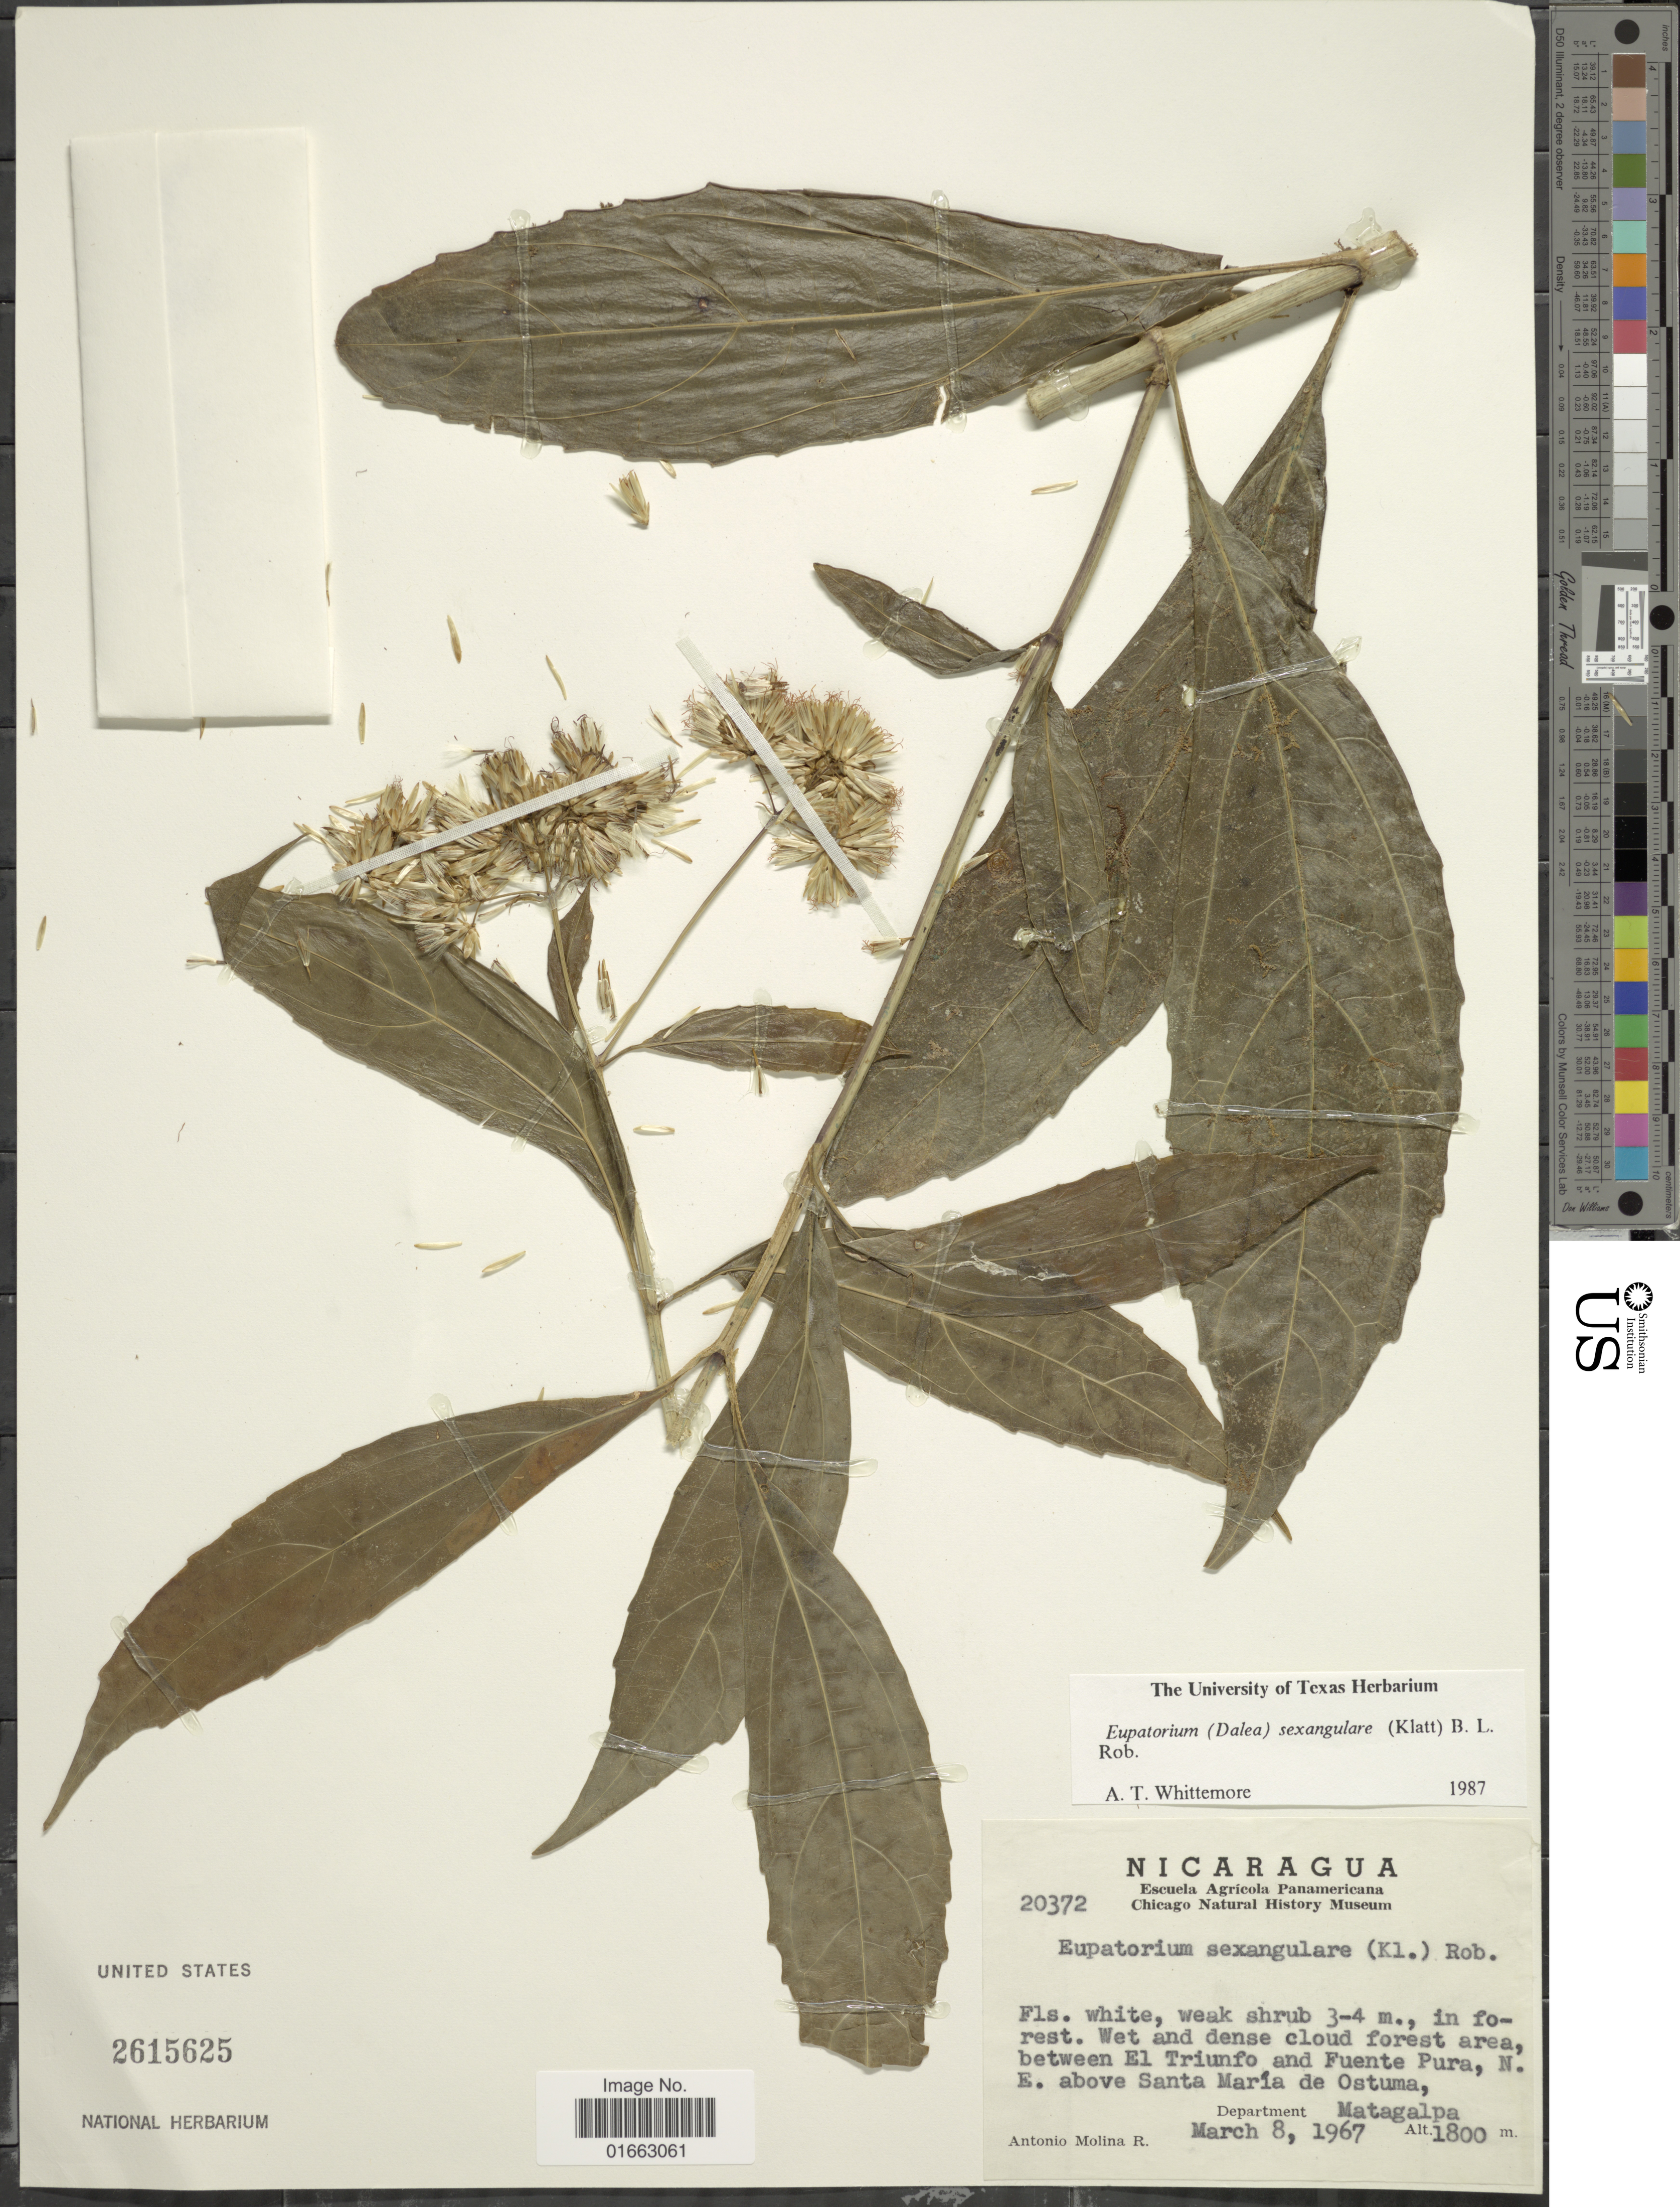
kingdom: Plantae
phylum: Tracheophyta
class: Magnoliopsida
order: Asterales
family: Asteraceae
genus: Critonia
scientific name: Critonia sexangularis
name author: (Klatt) R.M. King & H. Rob.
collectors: A. Molina R.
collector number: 20372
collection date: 1967-03-08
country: Nicaragua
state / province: Matagalpa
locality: Wet and dense cloud forest area, between El Triunfo and Fuente Pura, N.E. above Santa María de Ostuma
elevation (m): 1800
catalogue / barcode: US 2615625